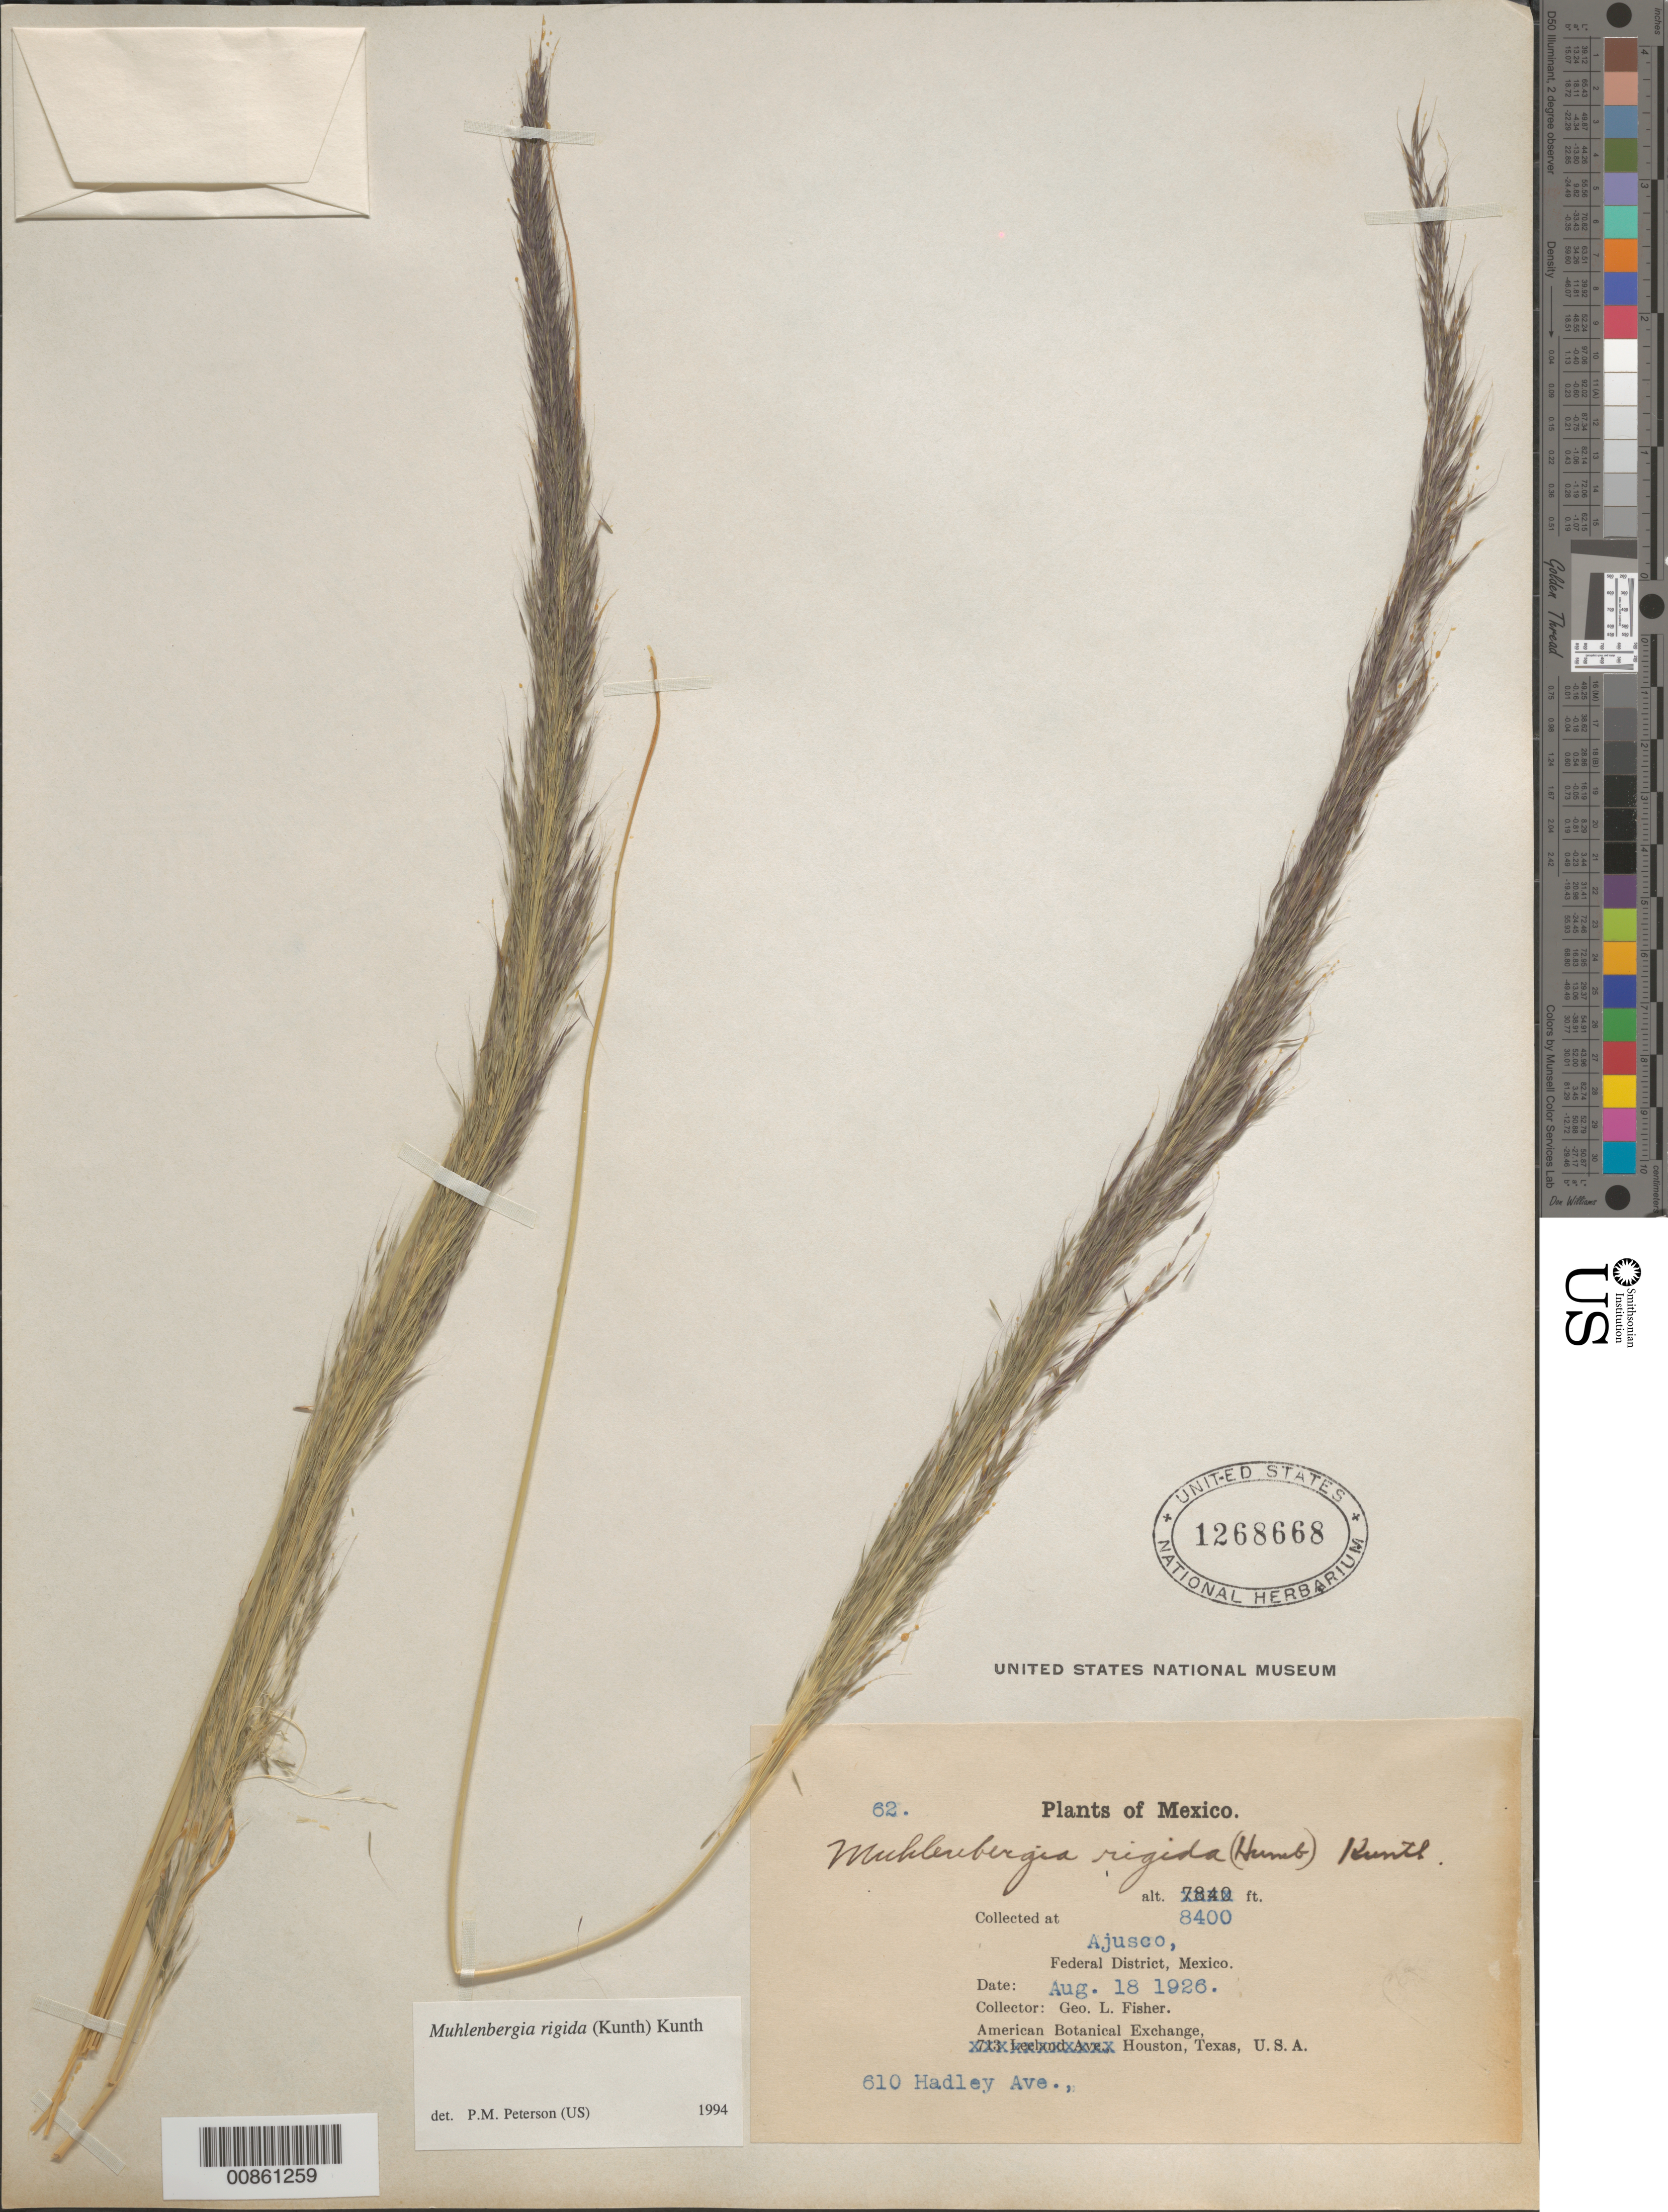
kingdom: Plantae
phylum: Tracheophyta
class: Liliopsida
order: Poales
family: Poaceae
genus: Muhlenbergia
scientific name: Muhlenbergia rigida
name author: (Kunth) Kunth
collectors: G. L. Fisher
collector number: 62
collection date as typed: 18 Aug 1926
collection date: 1926-08-18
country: Mexico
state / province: Distrito Federal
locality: Ajusco, D.F.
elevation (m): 2560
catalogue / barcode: US 1268668